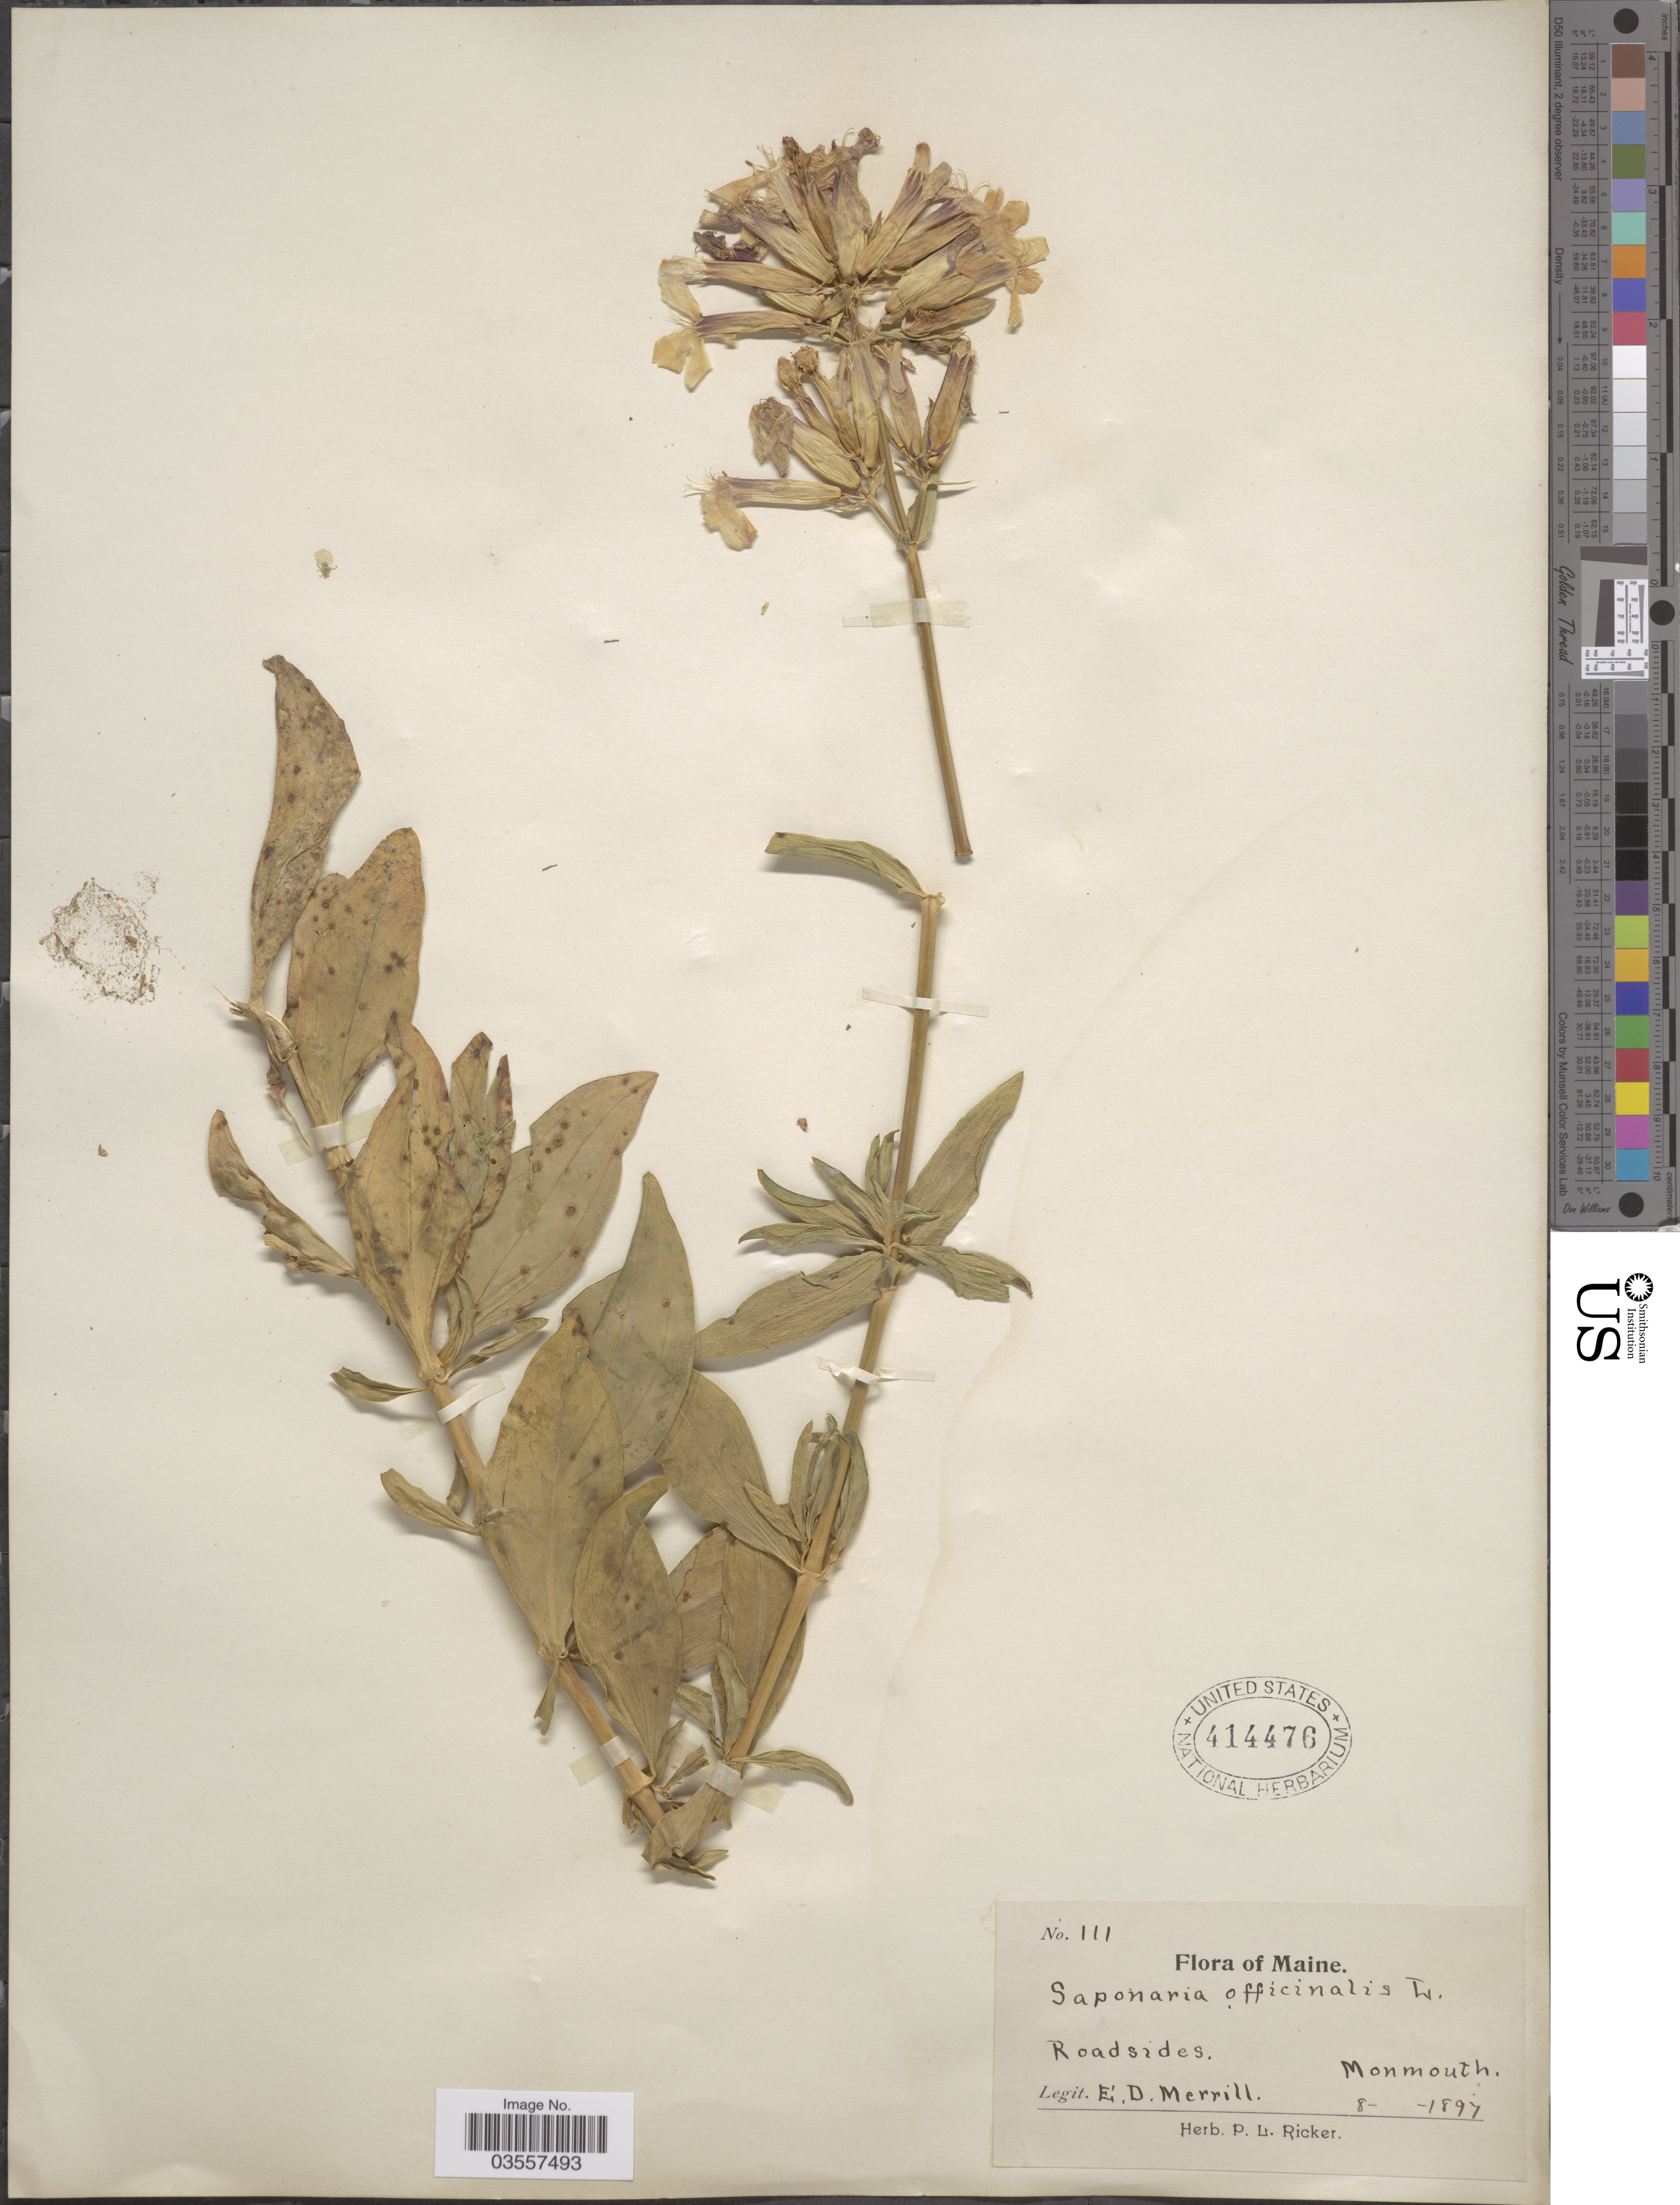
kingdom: Plantae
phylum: Tracheophyta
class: Magnoliopsida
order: Caryophyllales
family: Caryophyllaceae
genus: Saponaria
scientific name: Saponaria officinalis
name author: L.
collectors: E. D. Merrill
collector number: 111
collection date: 1897-08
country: United States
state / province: Maine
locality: Roadsides. Monmouth.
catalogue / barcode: US 414476